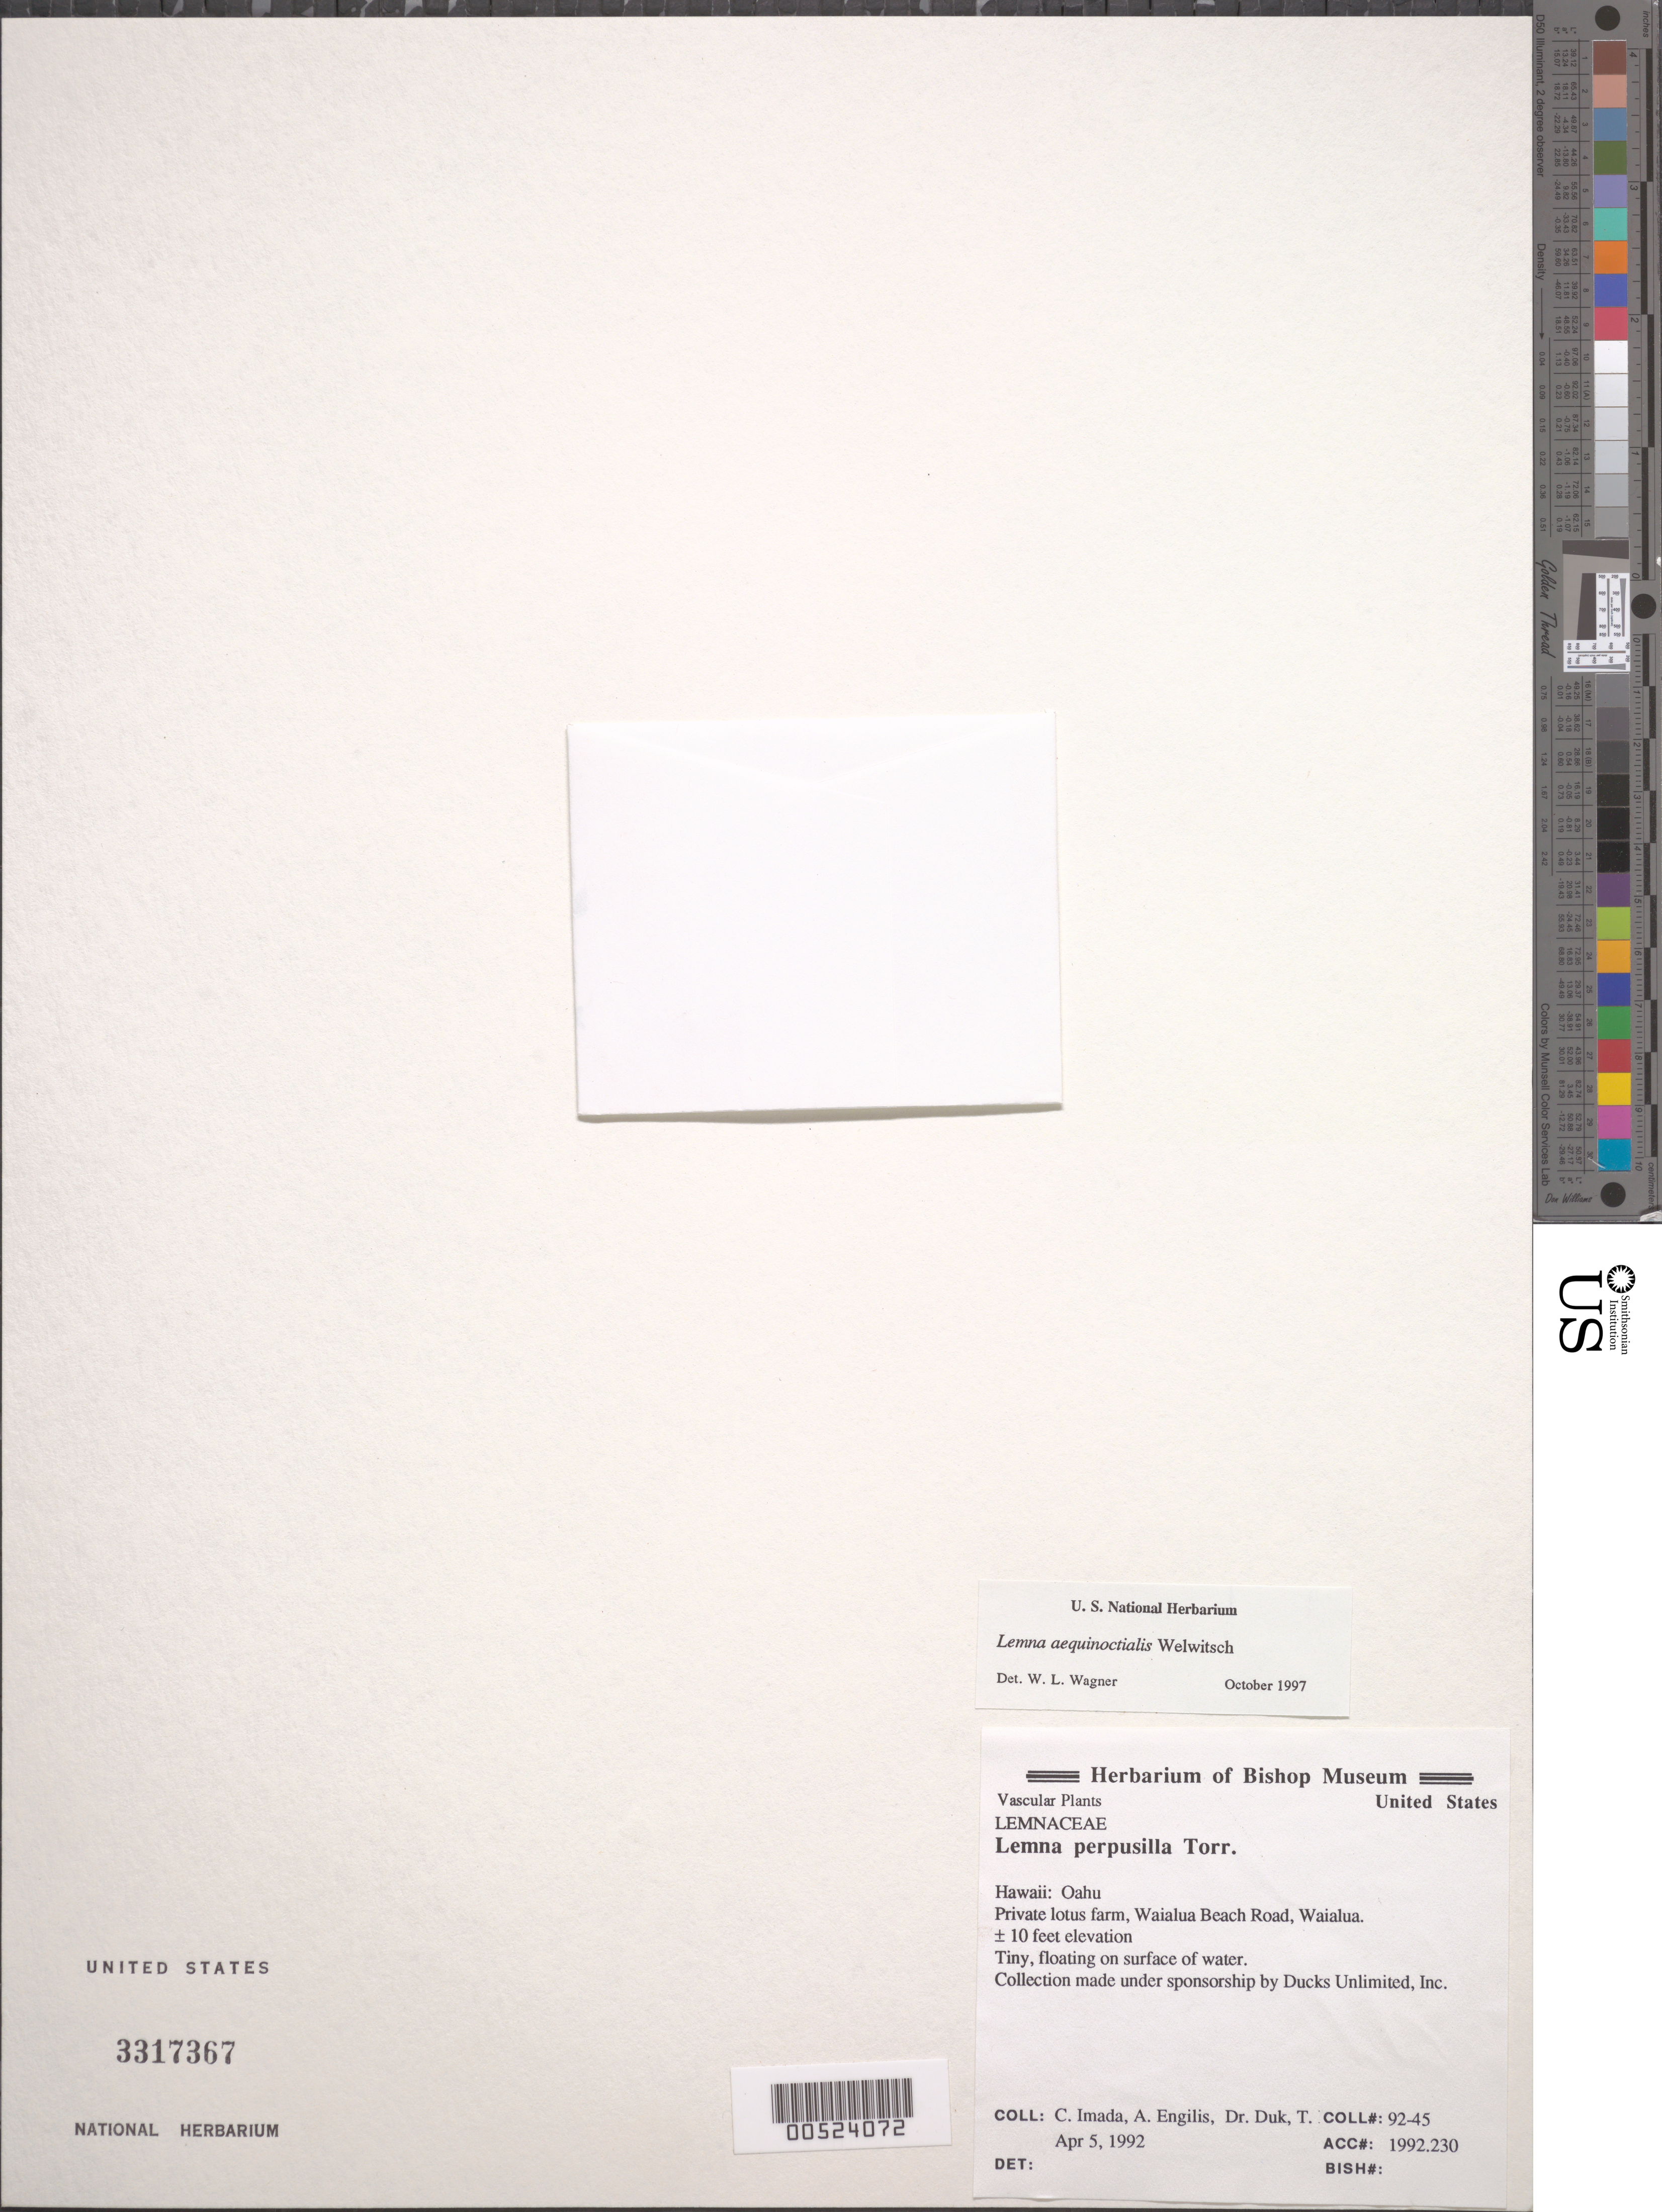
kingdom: Plantae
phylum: Tracheophyta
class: Liliopsida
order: Alismatales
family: Araceae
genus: Lemna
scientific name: Lemna aequinoctialis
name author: Welw.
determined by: Wagner, W. L., (BOT), Smithsonian Institution - National Museum of Natural History (UNITED STATES)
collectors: C. Imada, A. Engilis & T. Duk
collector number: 92-45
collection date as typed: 5 Apr 1992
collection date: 1992-04-05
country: United States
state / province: Hawaii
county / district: Honolulu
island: Oahu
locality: Private lotus farm, Waialua Beach Rd, Waialua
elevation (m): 3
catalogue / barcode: US 3317367